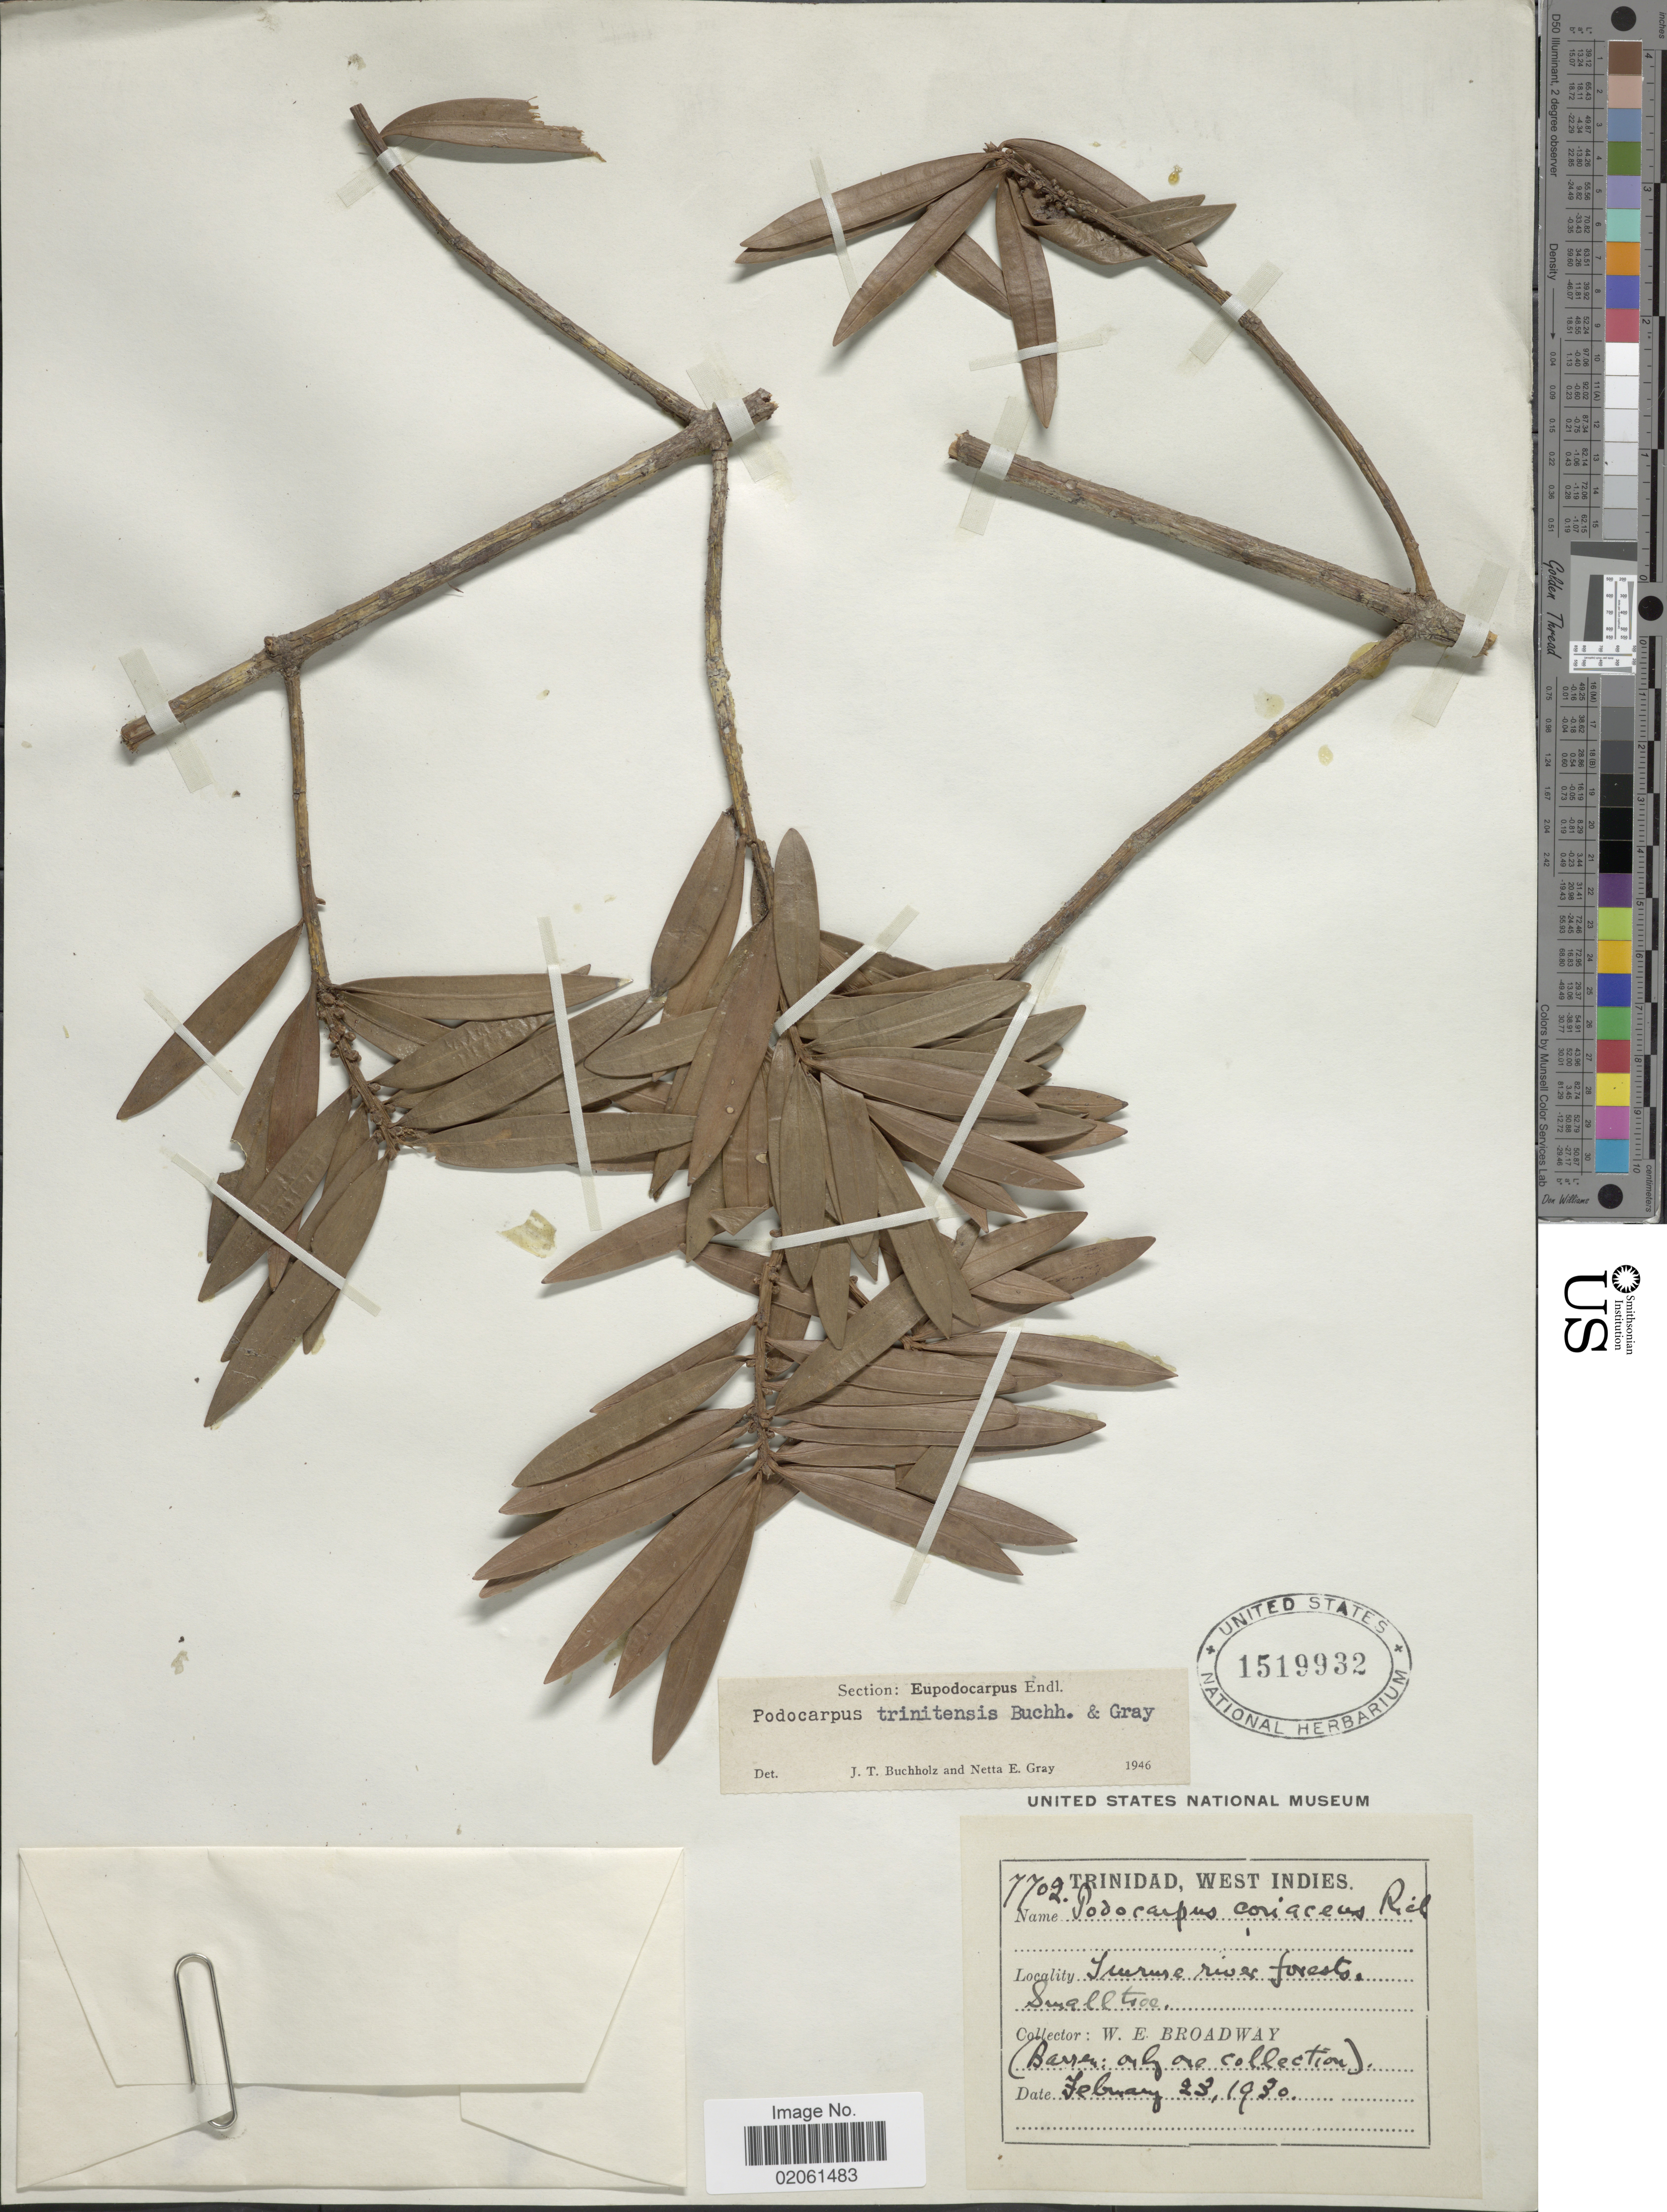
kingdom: Plantae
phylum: Tracheophyta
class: Pinopsida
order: Pinales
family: Podocarpaceae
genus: Podocarpus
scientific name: Podocarpus coriaceus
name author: L.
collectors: W. E. Broadway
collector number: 7702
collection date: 1930-02-23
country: Trinidad and Tobago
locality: Trinidad, West Indies, Turure river forests.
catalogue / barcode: US 1519932